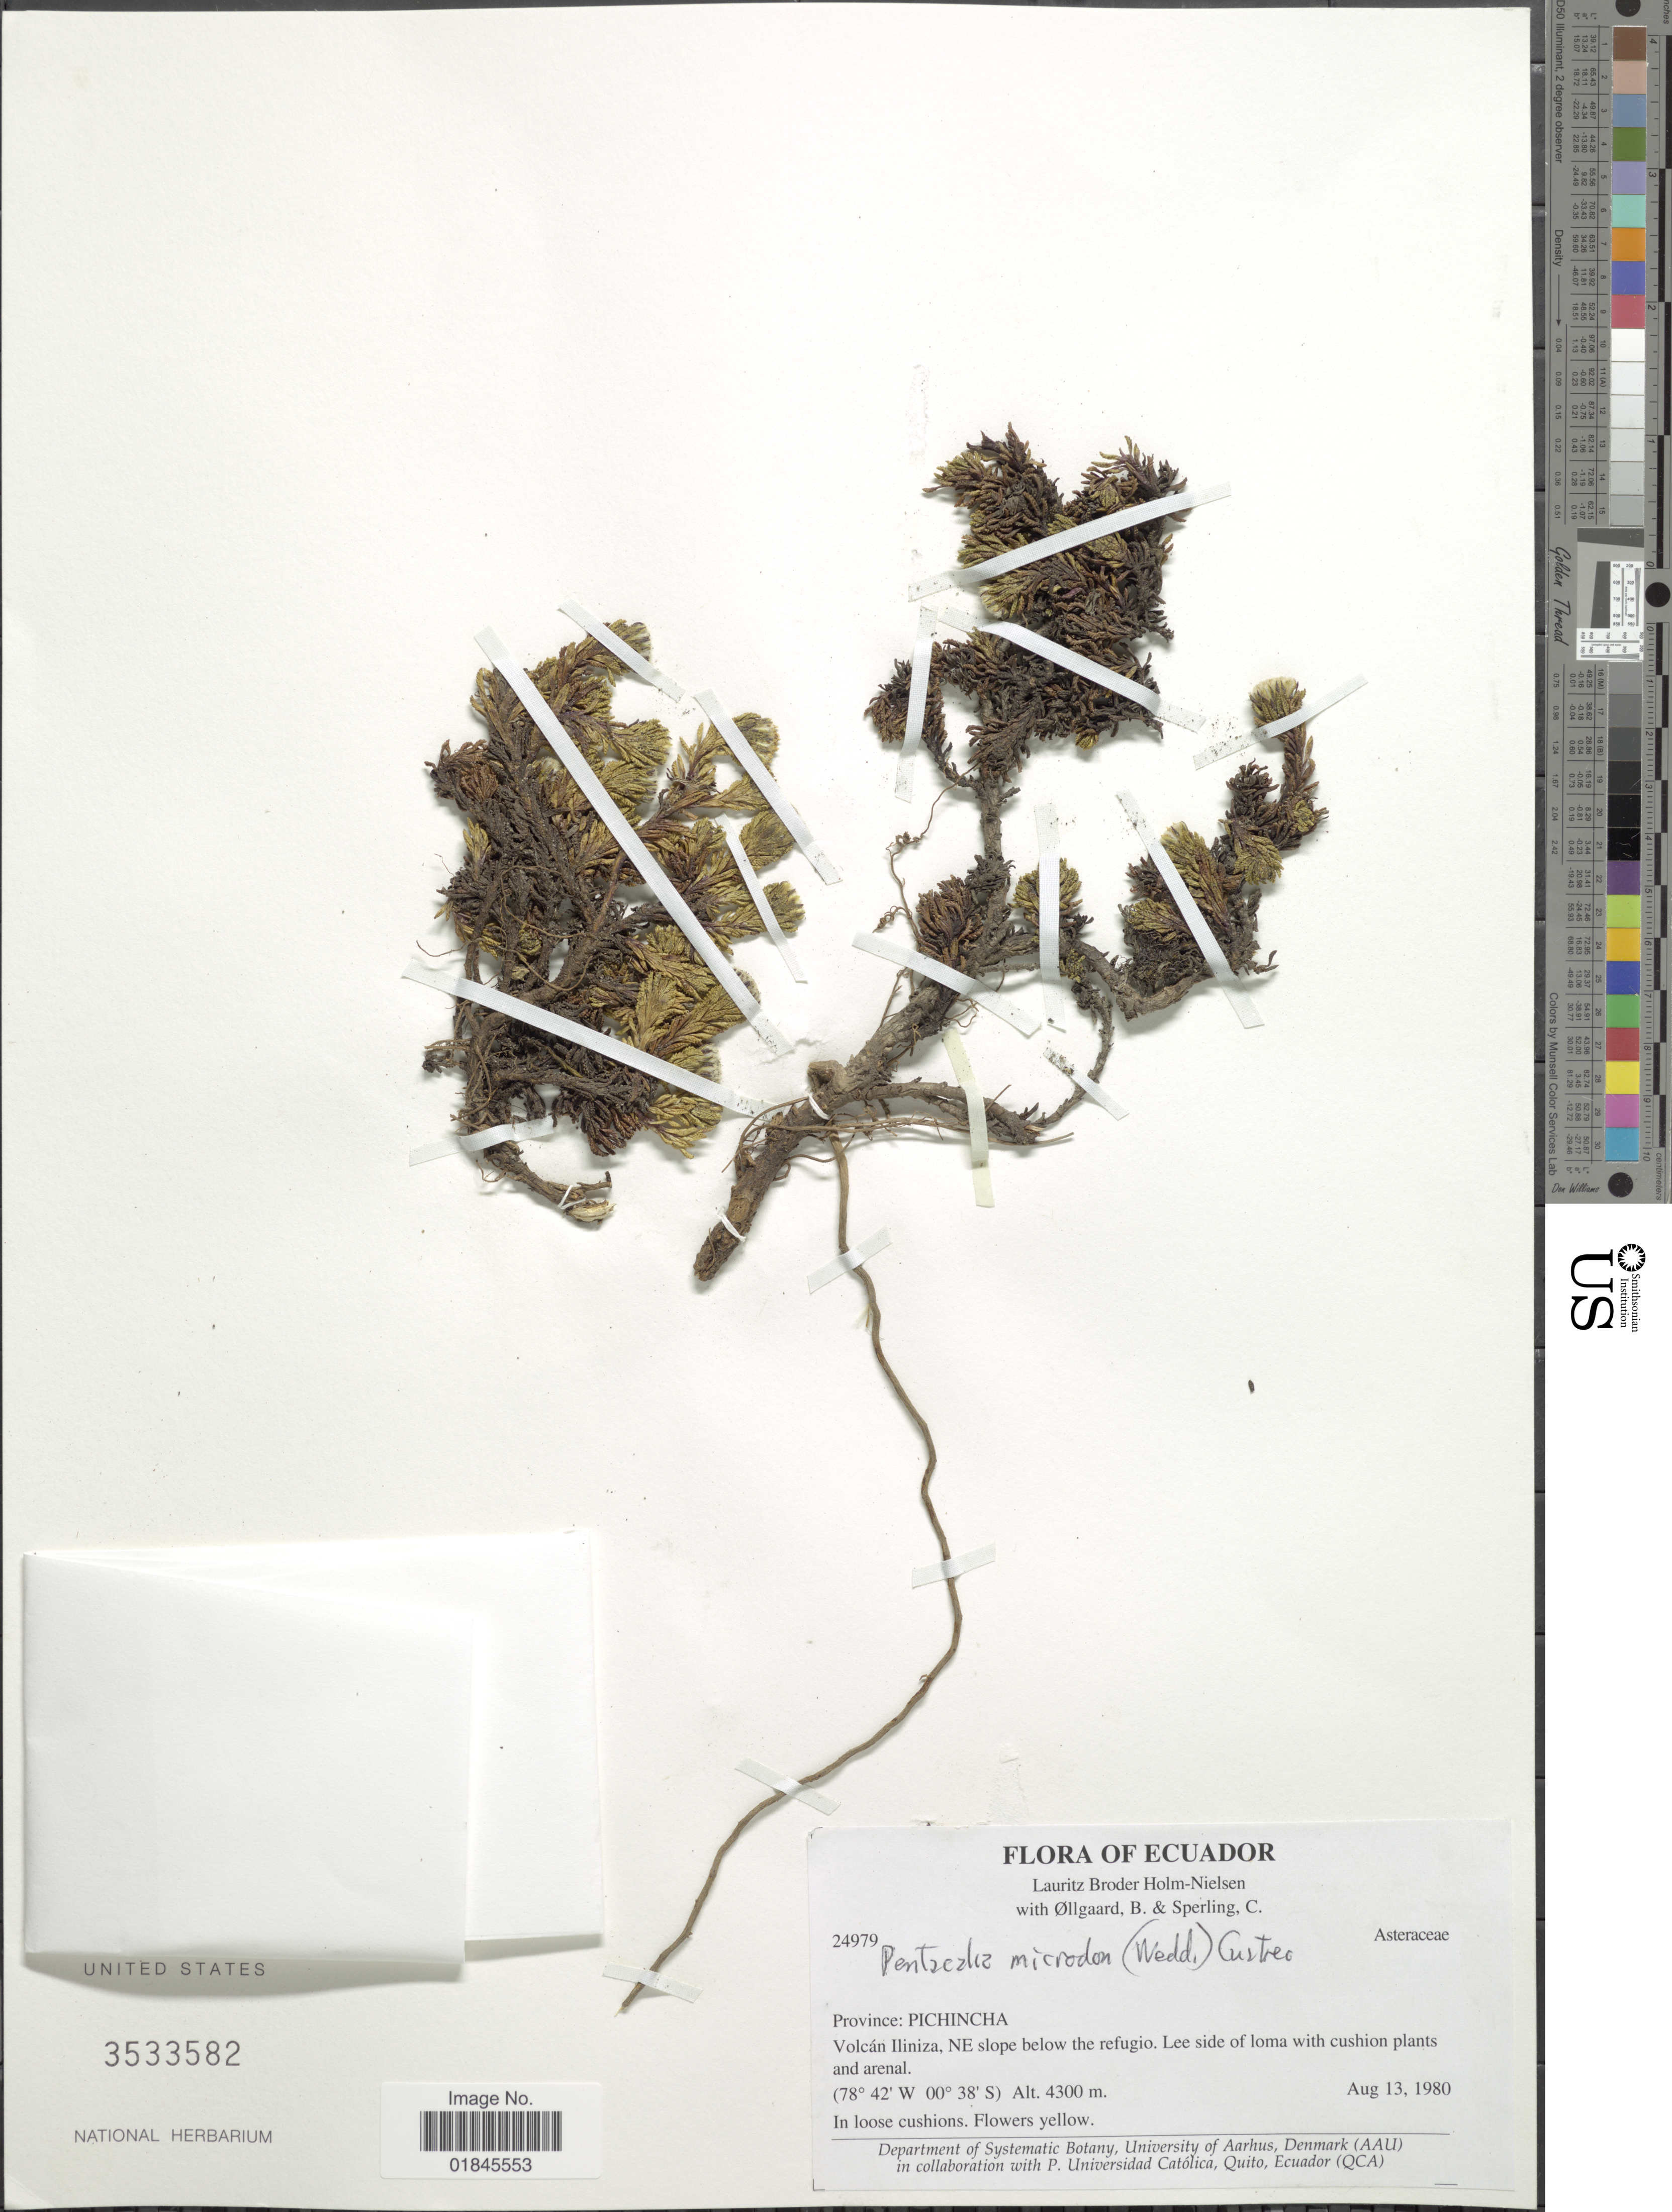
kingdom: Plantae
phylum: Tracheophyta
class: Magnoliopsida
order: Asterales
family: Asteraceae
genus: Pentacalia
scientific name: Pentacalia microdon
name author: (Wedd.) Cuatrec.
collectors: L. B. Holm-Nielsen, B. Øllgaard & C. Sperling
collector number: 24979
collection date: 1980-08-13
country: Ecuador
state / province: Pichincha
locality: Province: Pichincha. Volcán Iliniza, NE slope below the refugio. Lee side of loma with cushion plants and arenal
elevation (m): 4300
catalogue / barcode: US 3533582